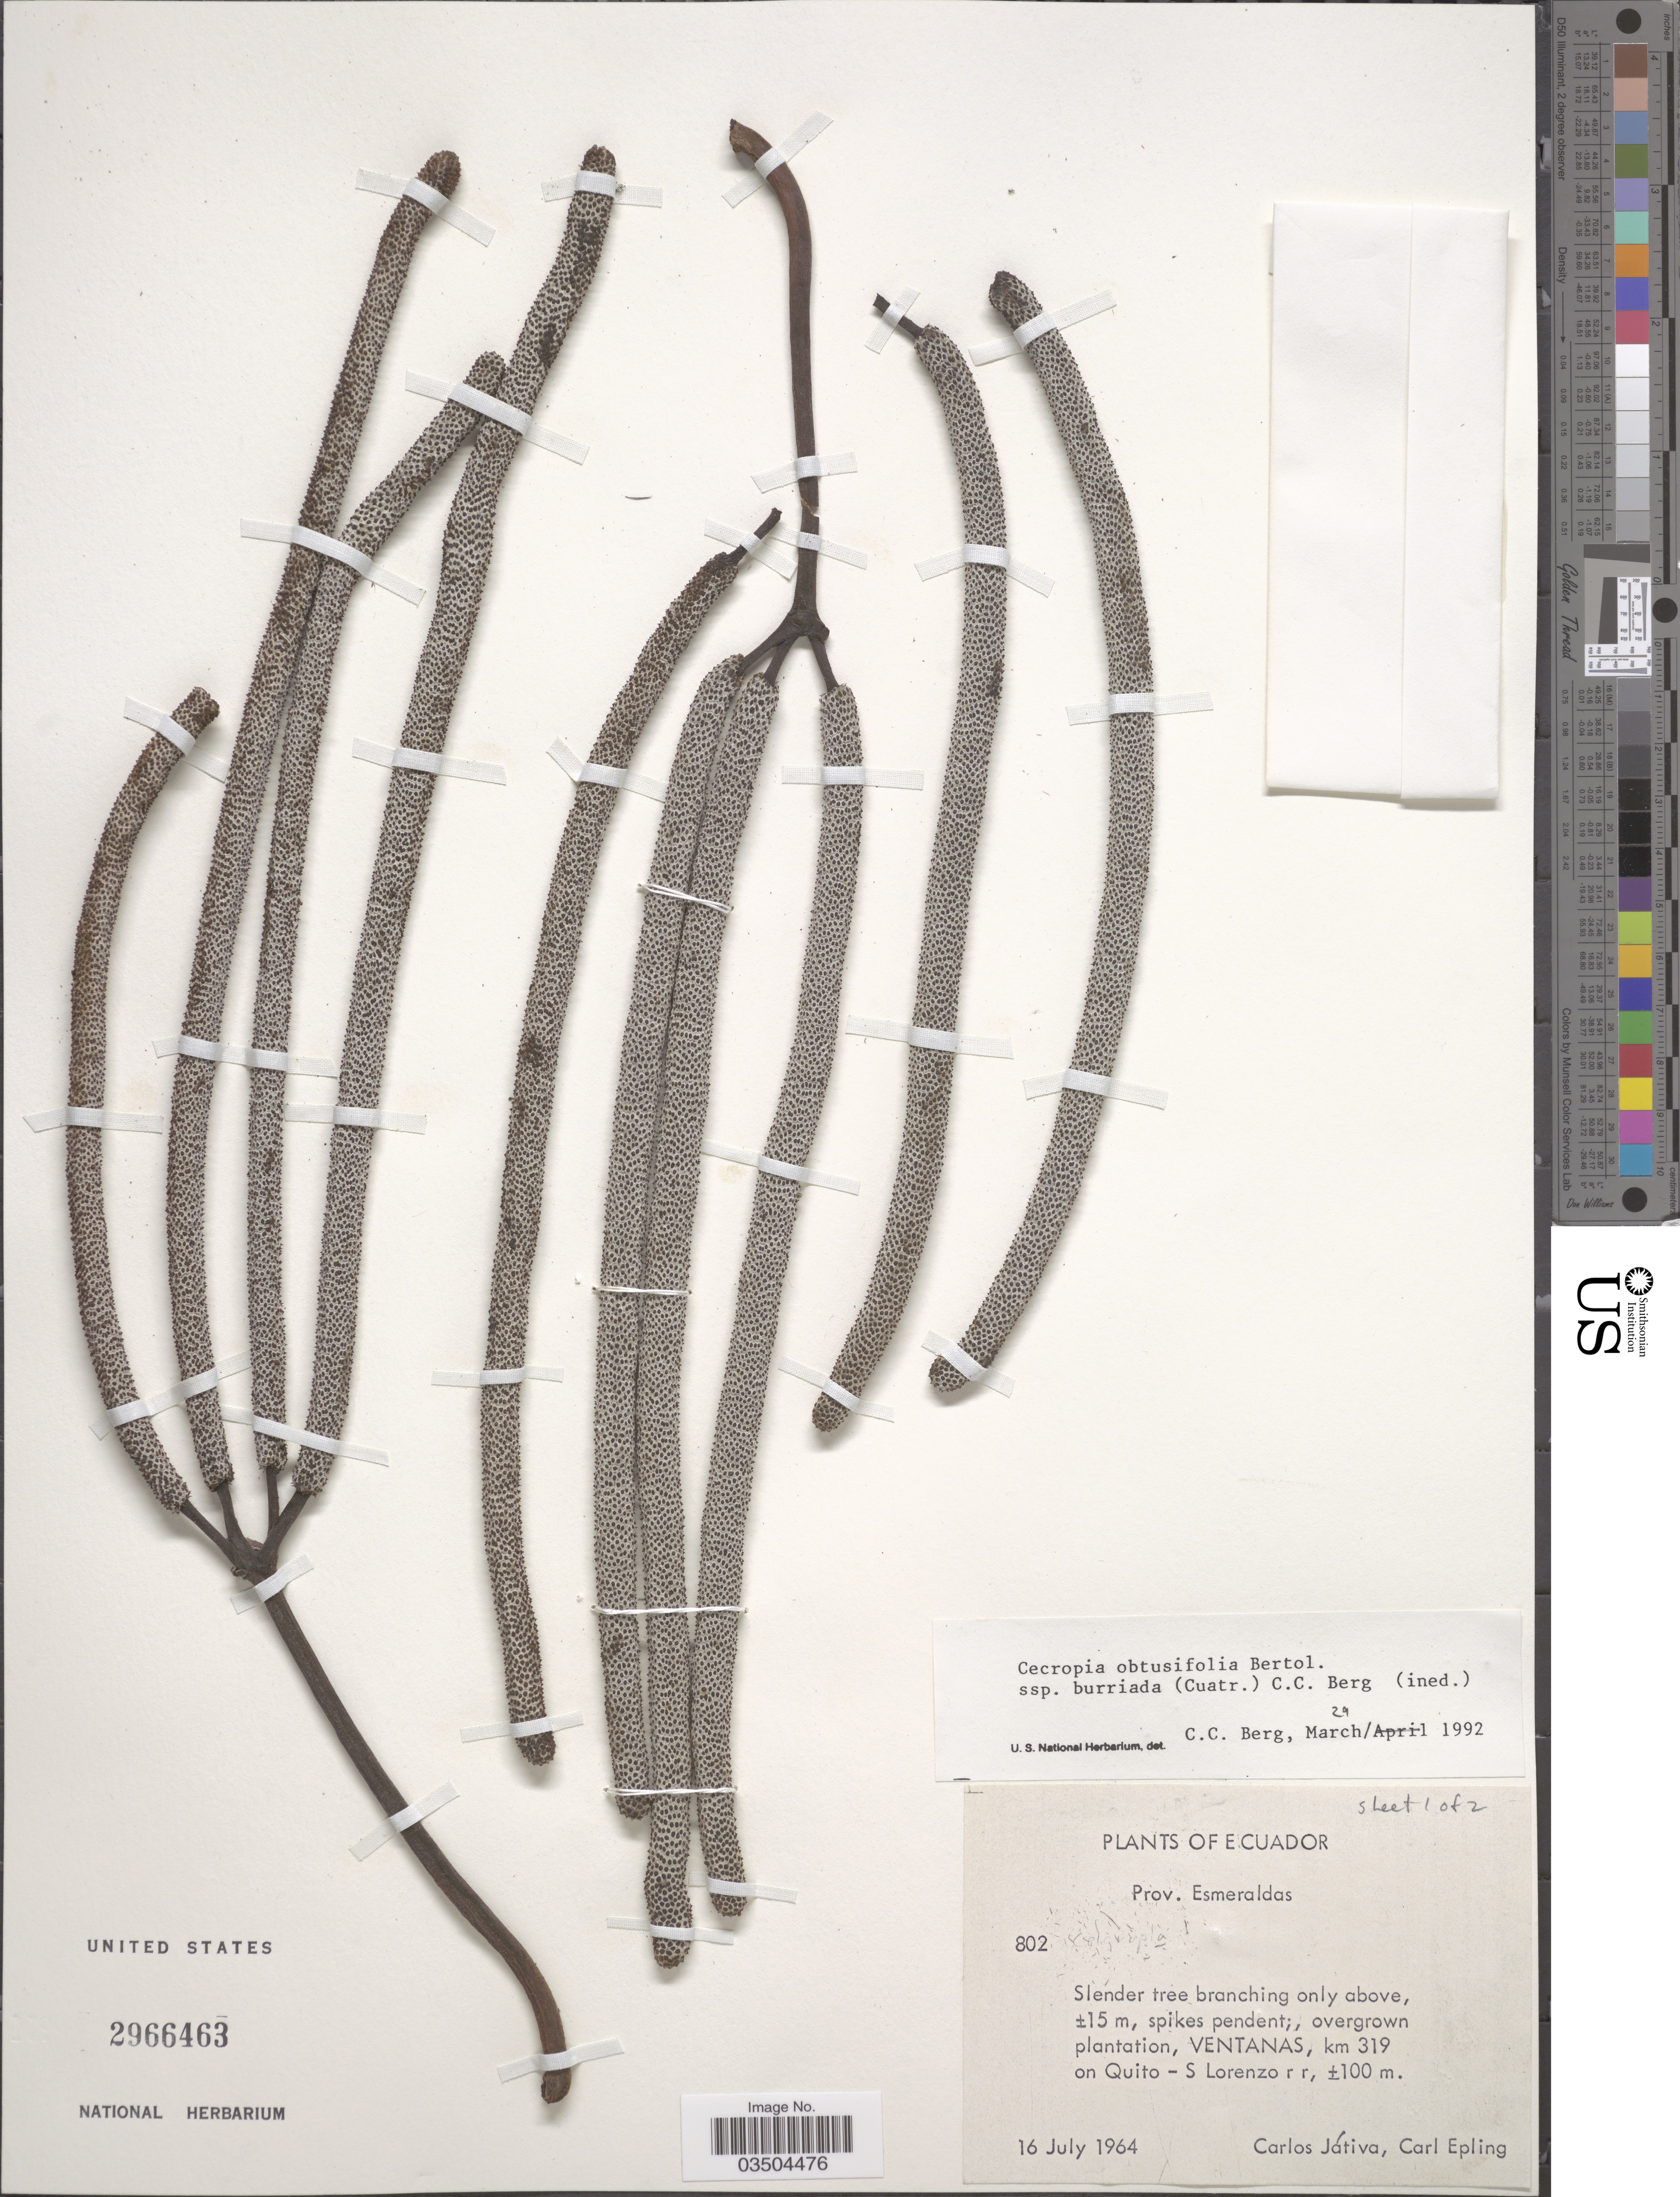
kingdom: Plantae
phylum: Tracheophyta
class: Magnoliopsida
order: Rosales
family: Urticaceae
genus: Cecropia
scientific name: Cecropia obtusifolia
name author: Bertol.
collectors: C. D. Játiva & C. C. Epling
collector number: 802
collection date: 1964-07-16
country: Ecuador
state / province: Esmeraldas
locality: Ventanas, km 319 on Quito - S Lorenzo r r.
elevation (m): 100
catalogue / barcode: US 2966463